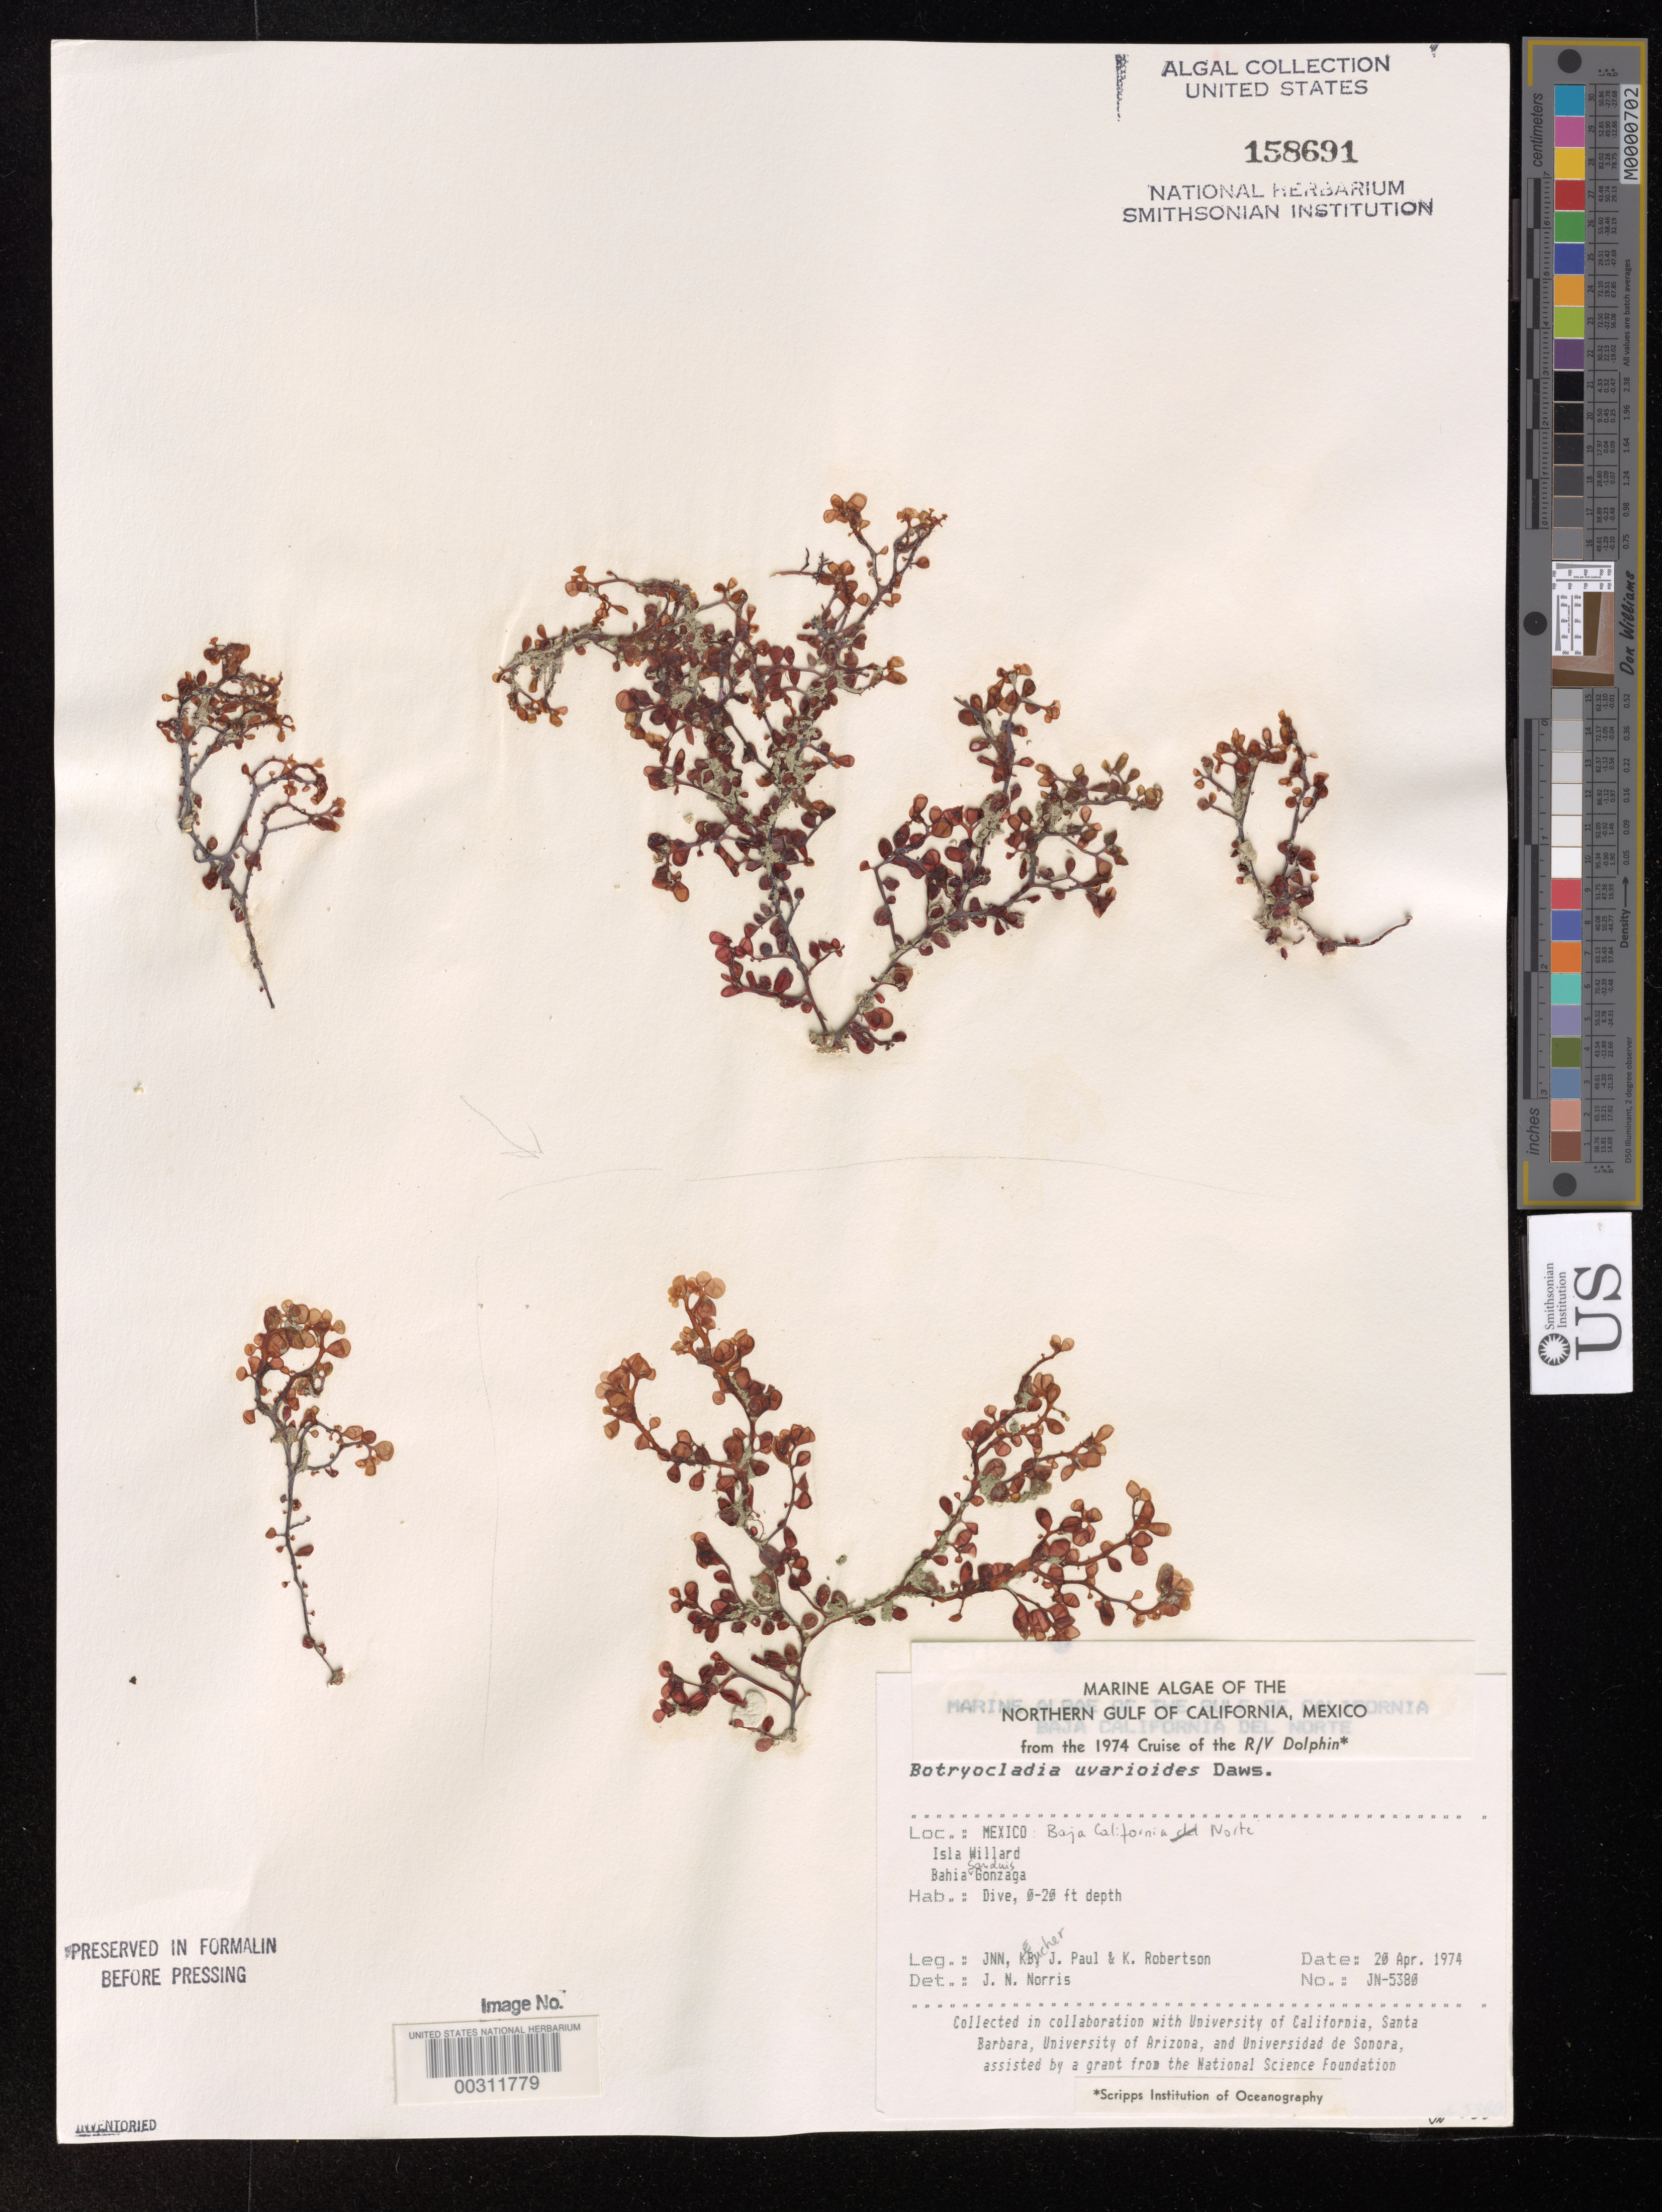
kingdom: Plantae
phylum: Rhodophyta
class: Florideophyceae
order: Rhodymeniales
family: Rhodymeniaceae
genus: Botryocladia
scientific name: Botryocladia uvarioides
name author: E.Y. Dawson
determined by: Norris, James N.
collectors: J. N. Norris, K. E. Bucher, J. Paul & K. Robertson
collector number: JN-5380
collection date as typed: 20 Apr 1974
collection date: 1974-04-20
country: Mexico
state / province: Baja California Norte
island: Isla Willard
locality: Bahia San Luis Gonzaga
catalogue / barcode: US 158691